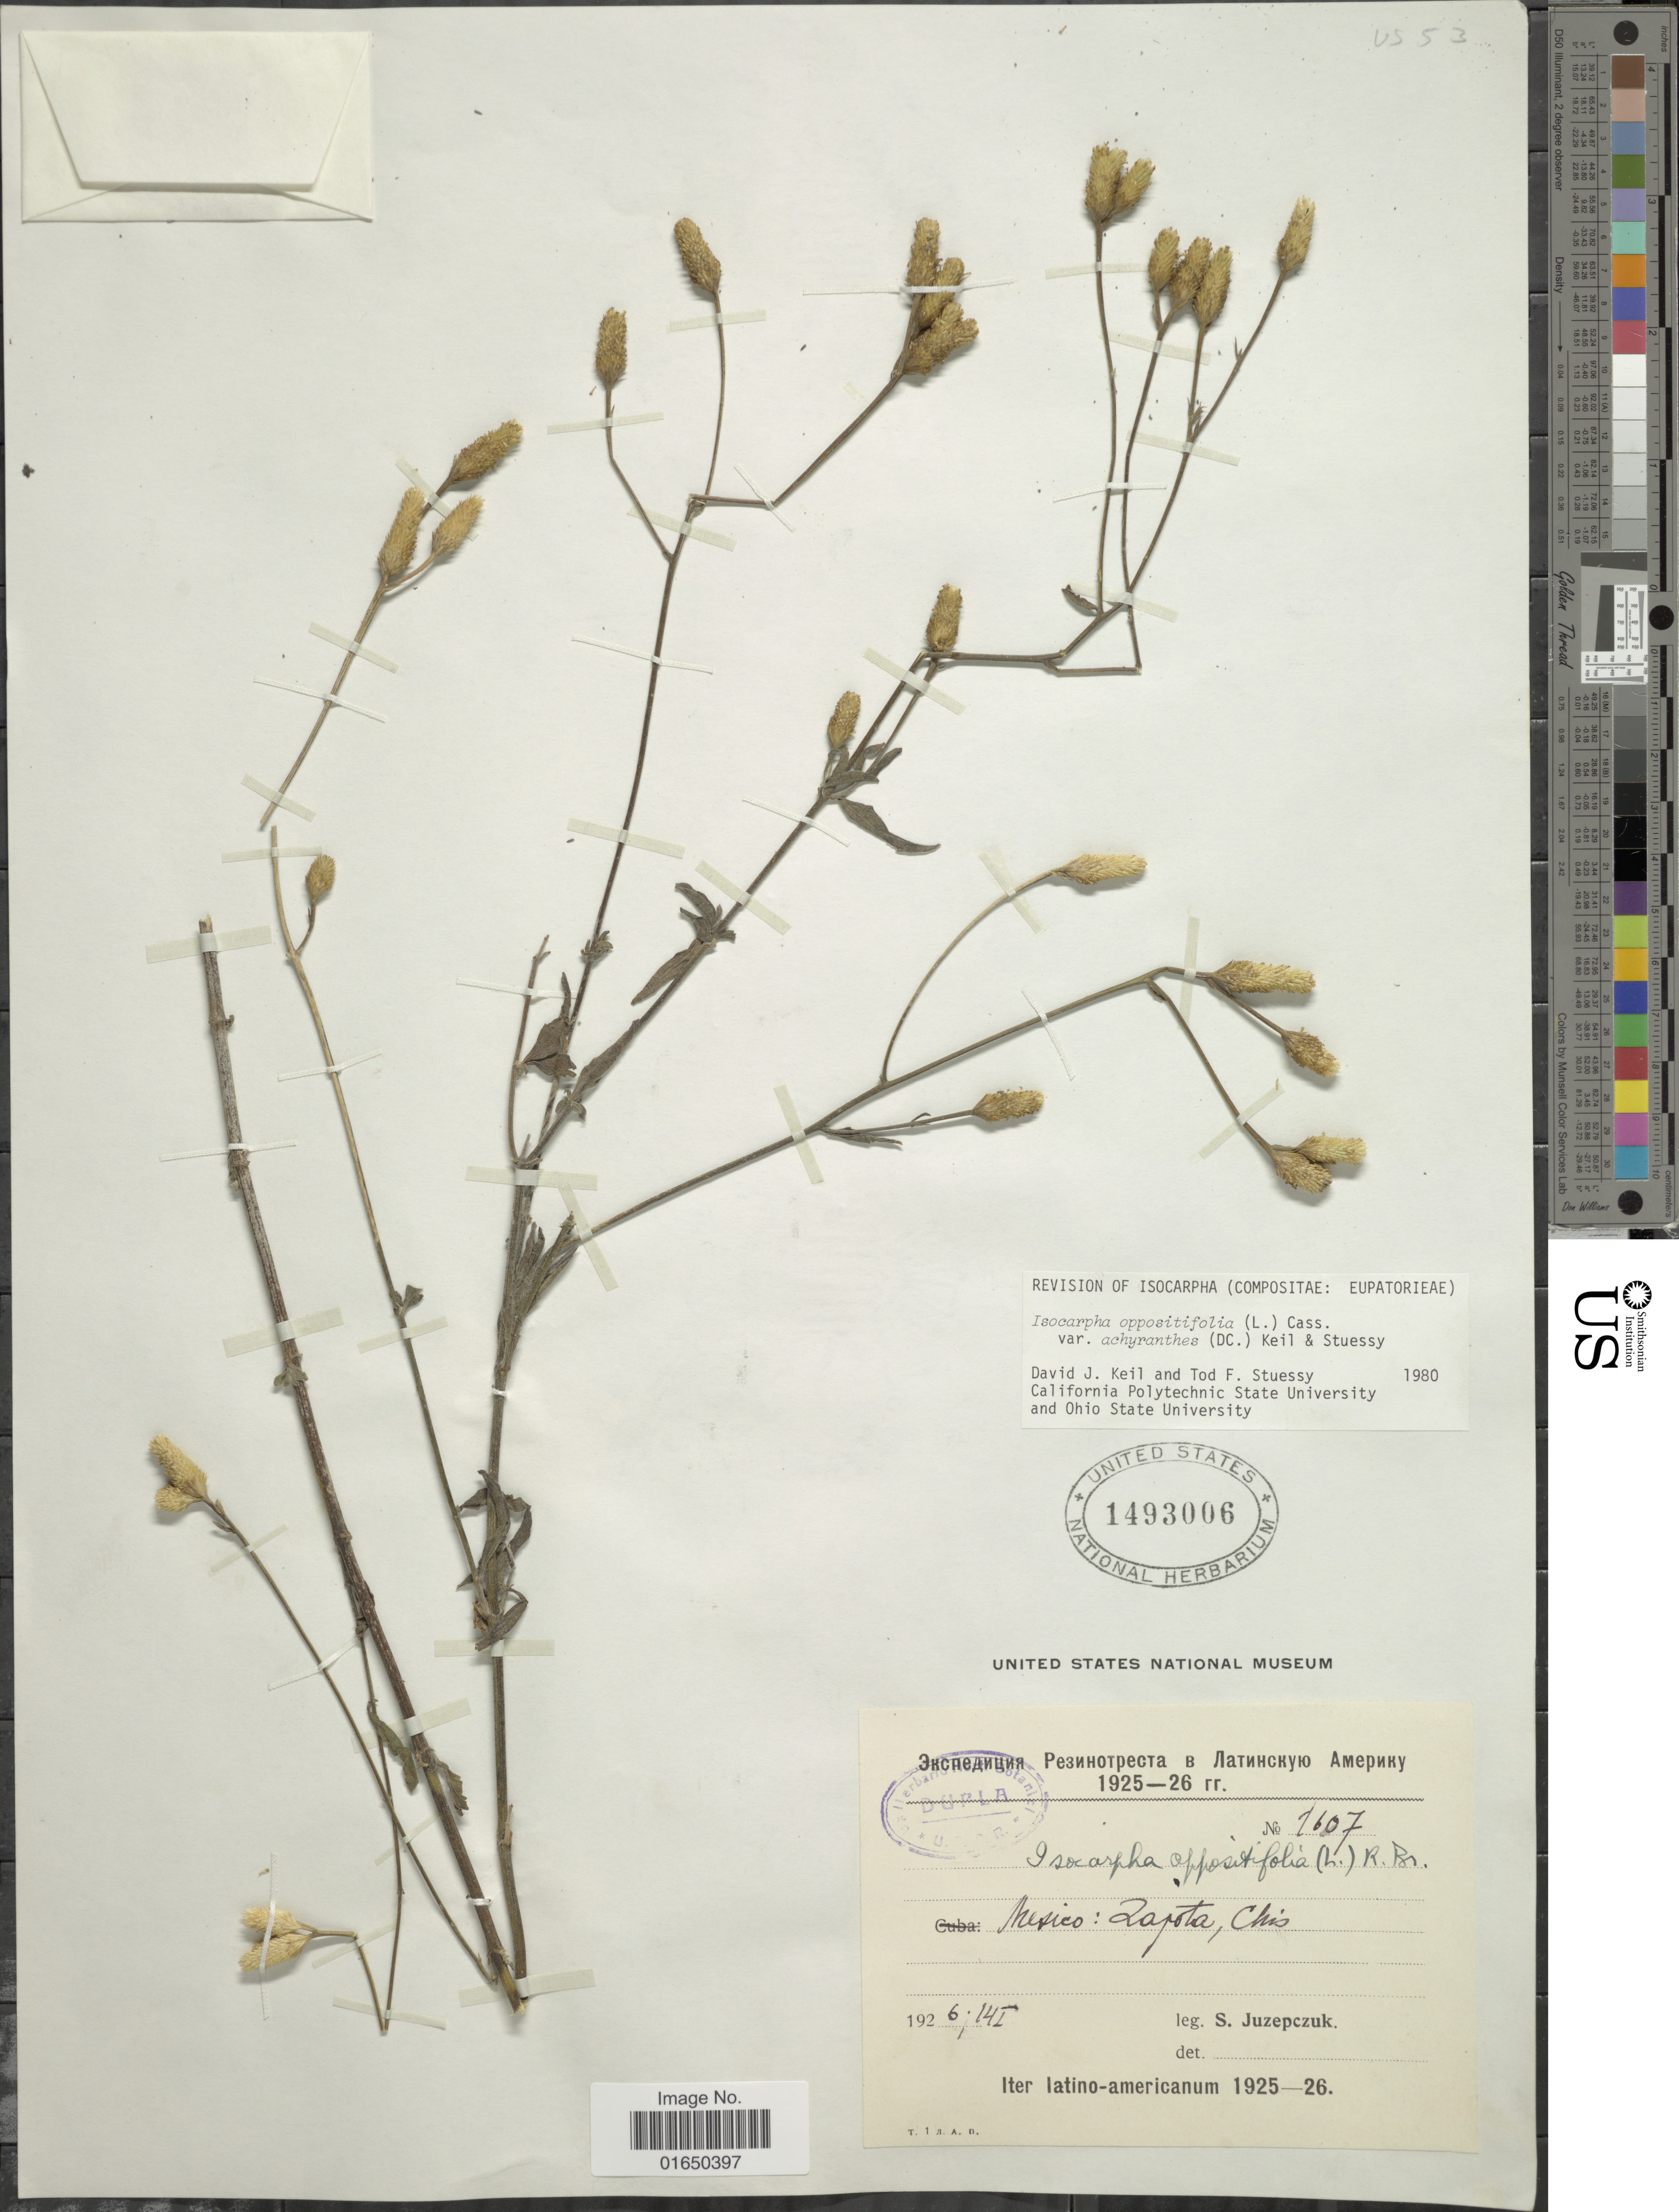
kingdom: Plantae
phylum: Tracheophyta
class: Magnoliopsida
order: Asterales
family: Asteraceae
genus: Isocarpha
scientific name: Isocarpha oppositifolia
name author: (L.) Cass.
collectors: S. V. Juzepczuk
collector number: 7607*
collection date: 1926-01-14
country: Mexico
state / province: Chiapas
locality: Zapota, Chis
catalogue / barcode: US 1493006